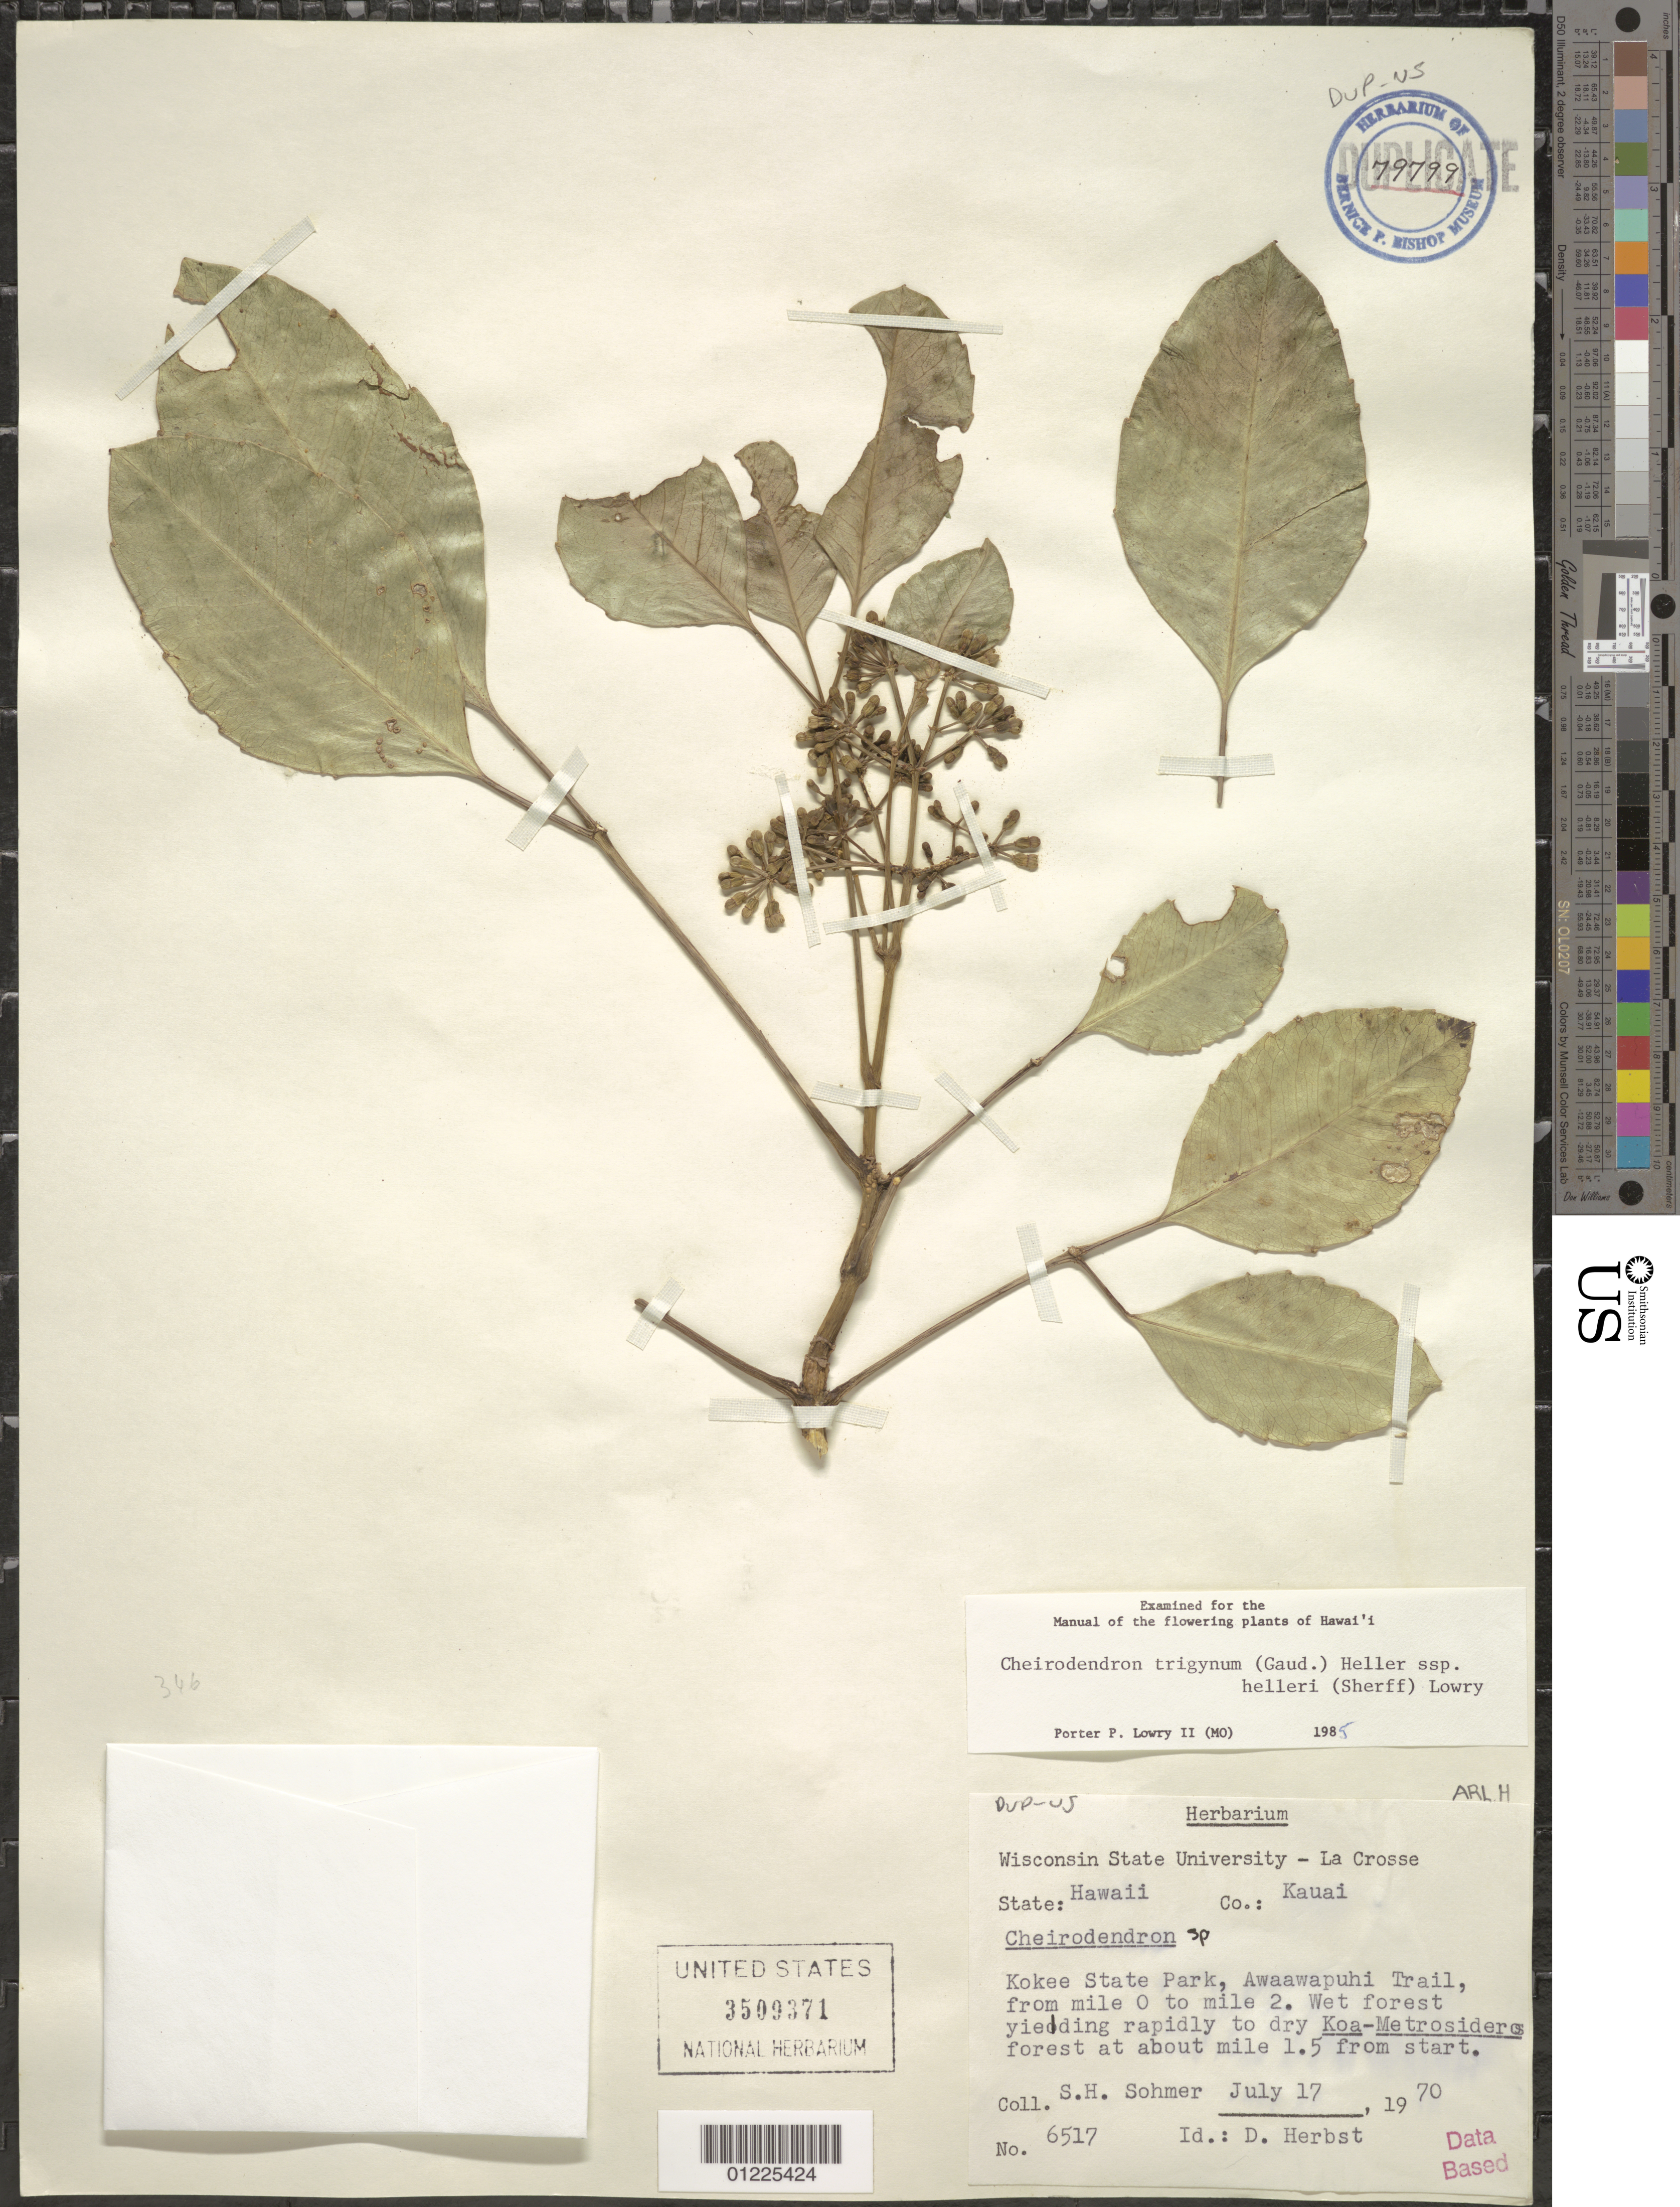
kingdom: Plantae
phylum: Tracheophyta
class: Magnoliopsida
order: Apiales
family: Araliaceae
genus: Cheirodendron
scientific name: Cheirodendron trigynum subsp. helleri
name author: (Gaudich.) A. Heller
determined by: Lowry, P. P., (MO), Missouri Botanical Garden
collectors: S. H. Sohmer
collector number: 6517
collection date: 1970-07-17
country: United States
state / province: Hawaii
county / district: Kauai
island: Kaua'i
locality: Kokee State Park, Awaawapuhi Trail, from mile 0 to mile 2.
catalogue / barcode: US 3509371